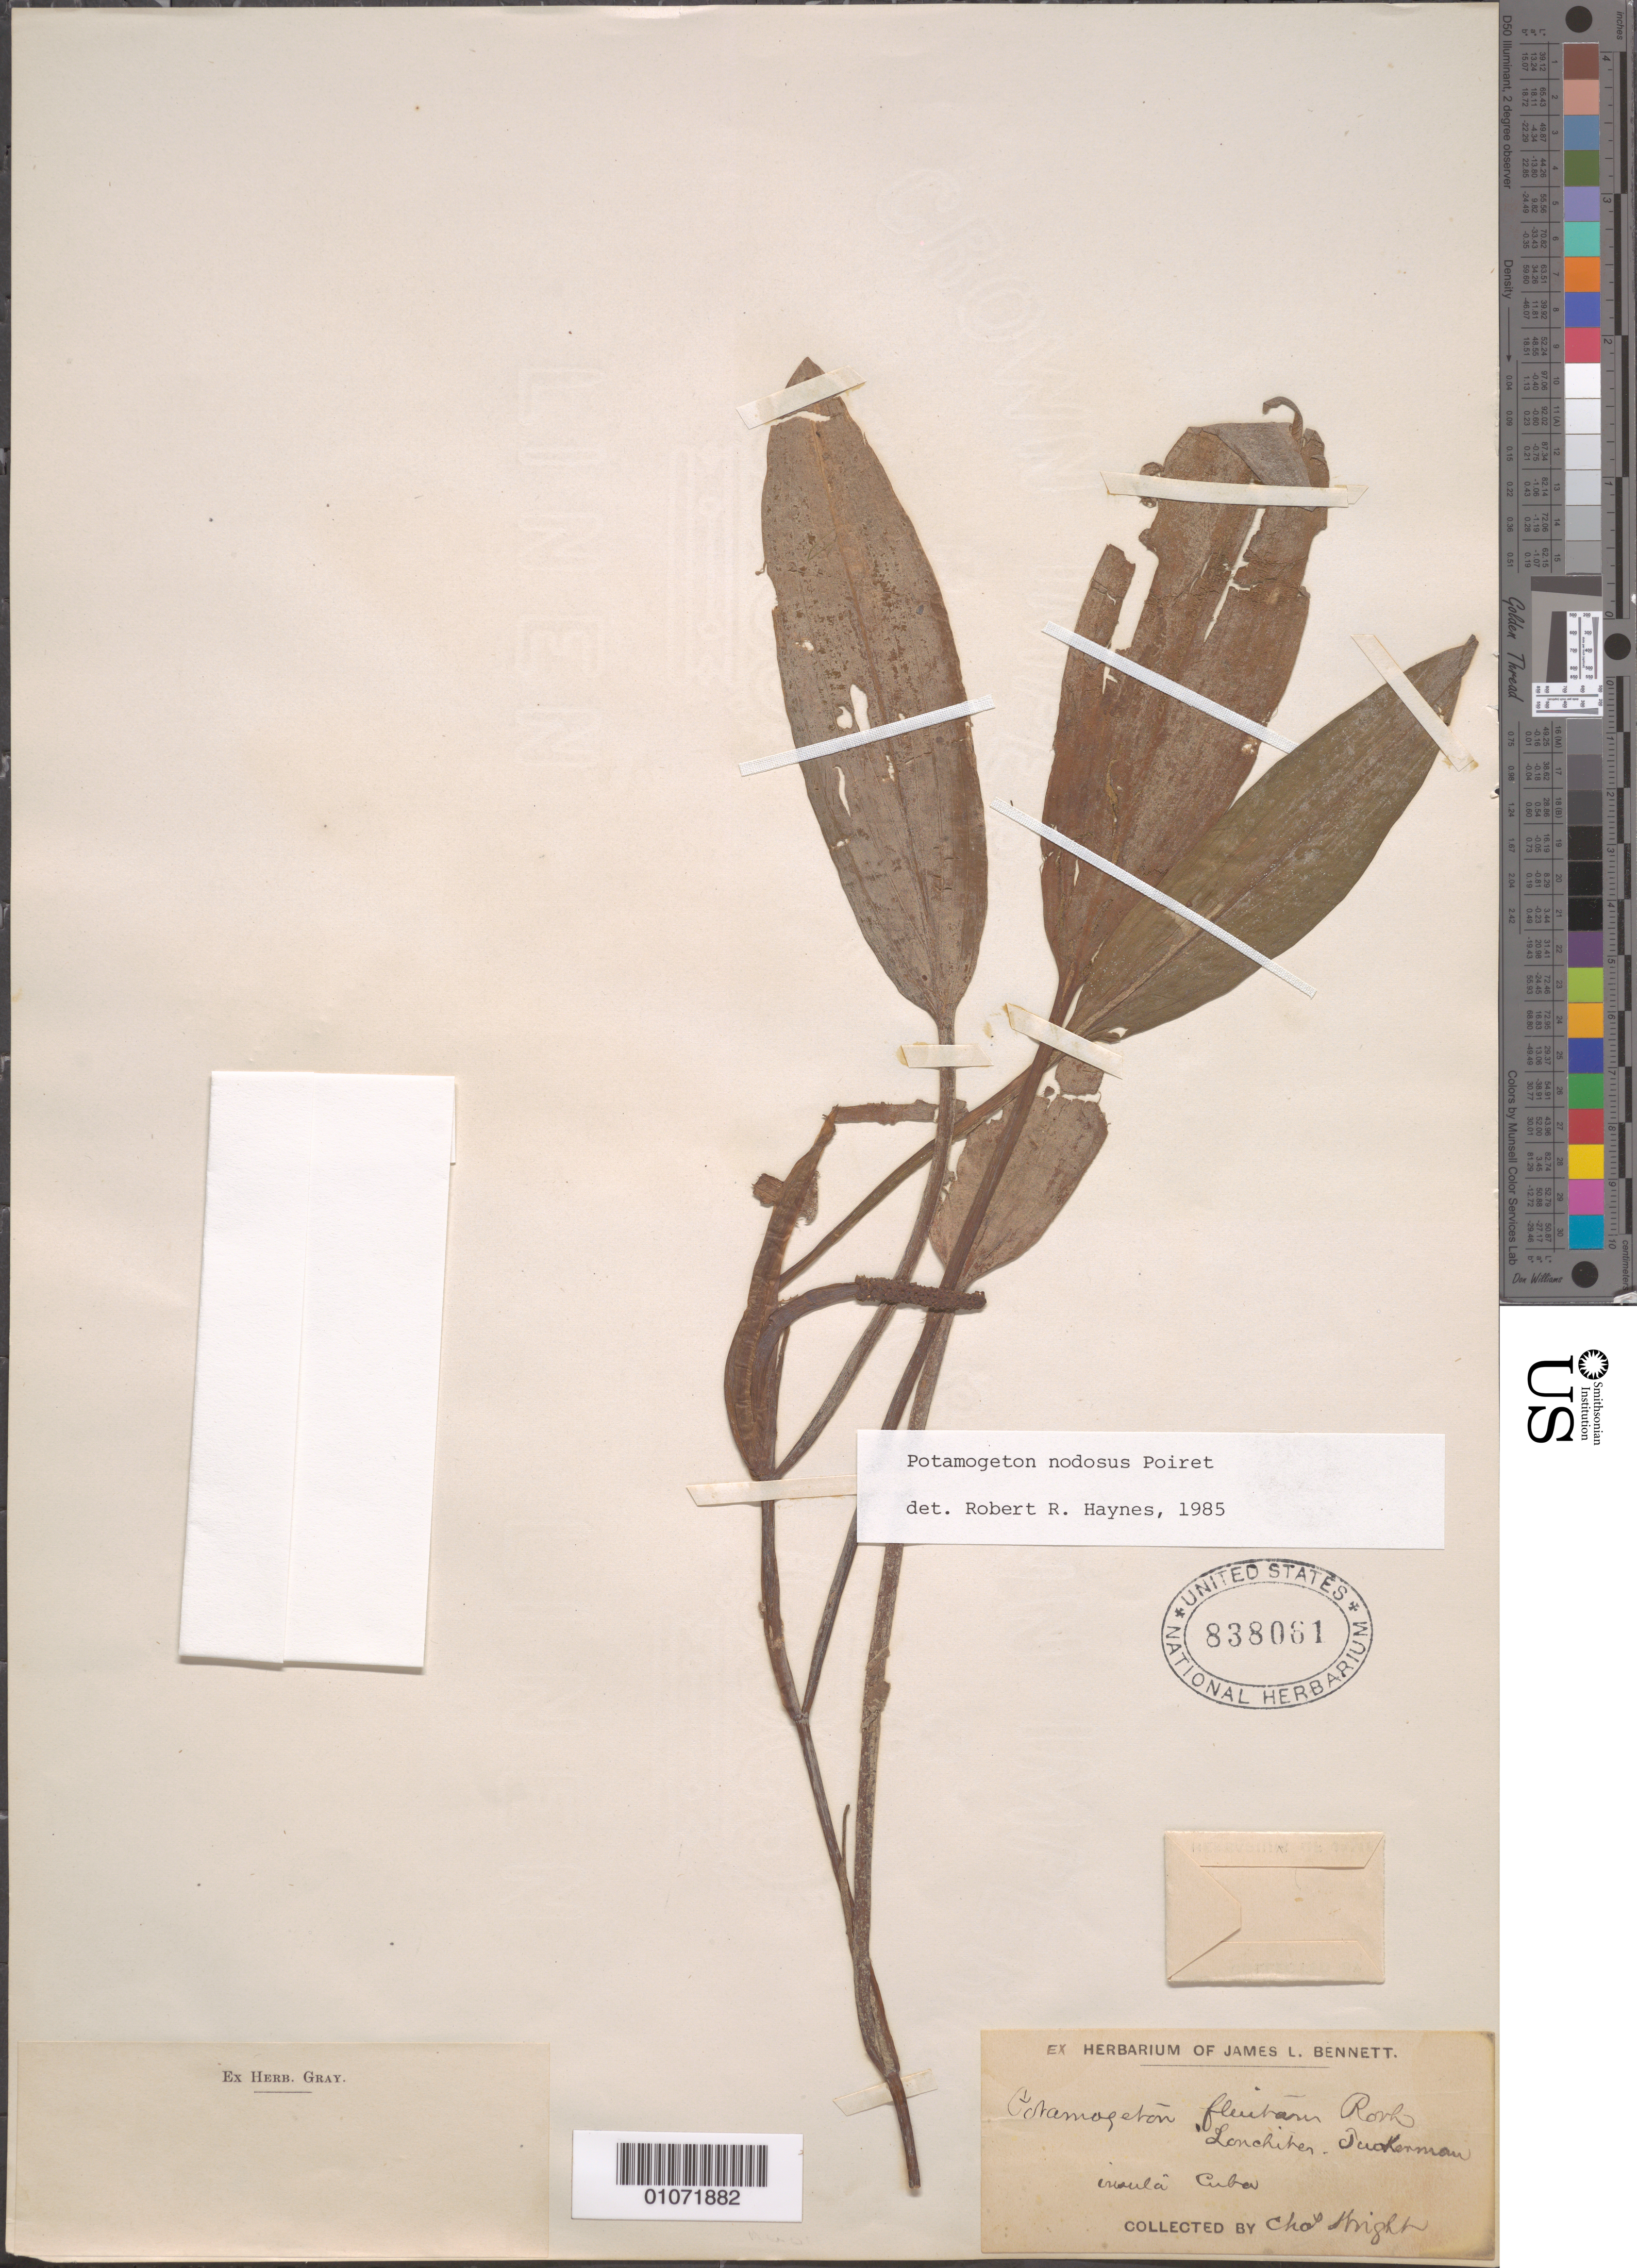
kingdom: Plantae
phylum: Tracheophyta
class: Liliopsida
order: Alismatales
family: Potamogetonaceae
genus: Potamogeton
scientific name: Potamogeton nodosus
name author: Poir.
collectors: C. Wright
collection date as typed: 1800 to 1899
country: Cuba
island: Cuba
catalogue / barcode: US 838061